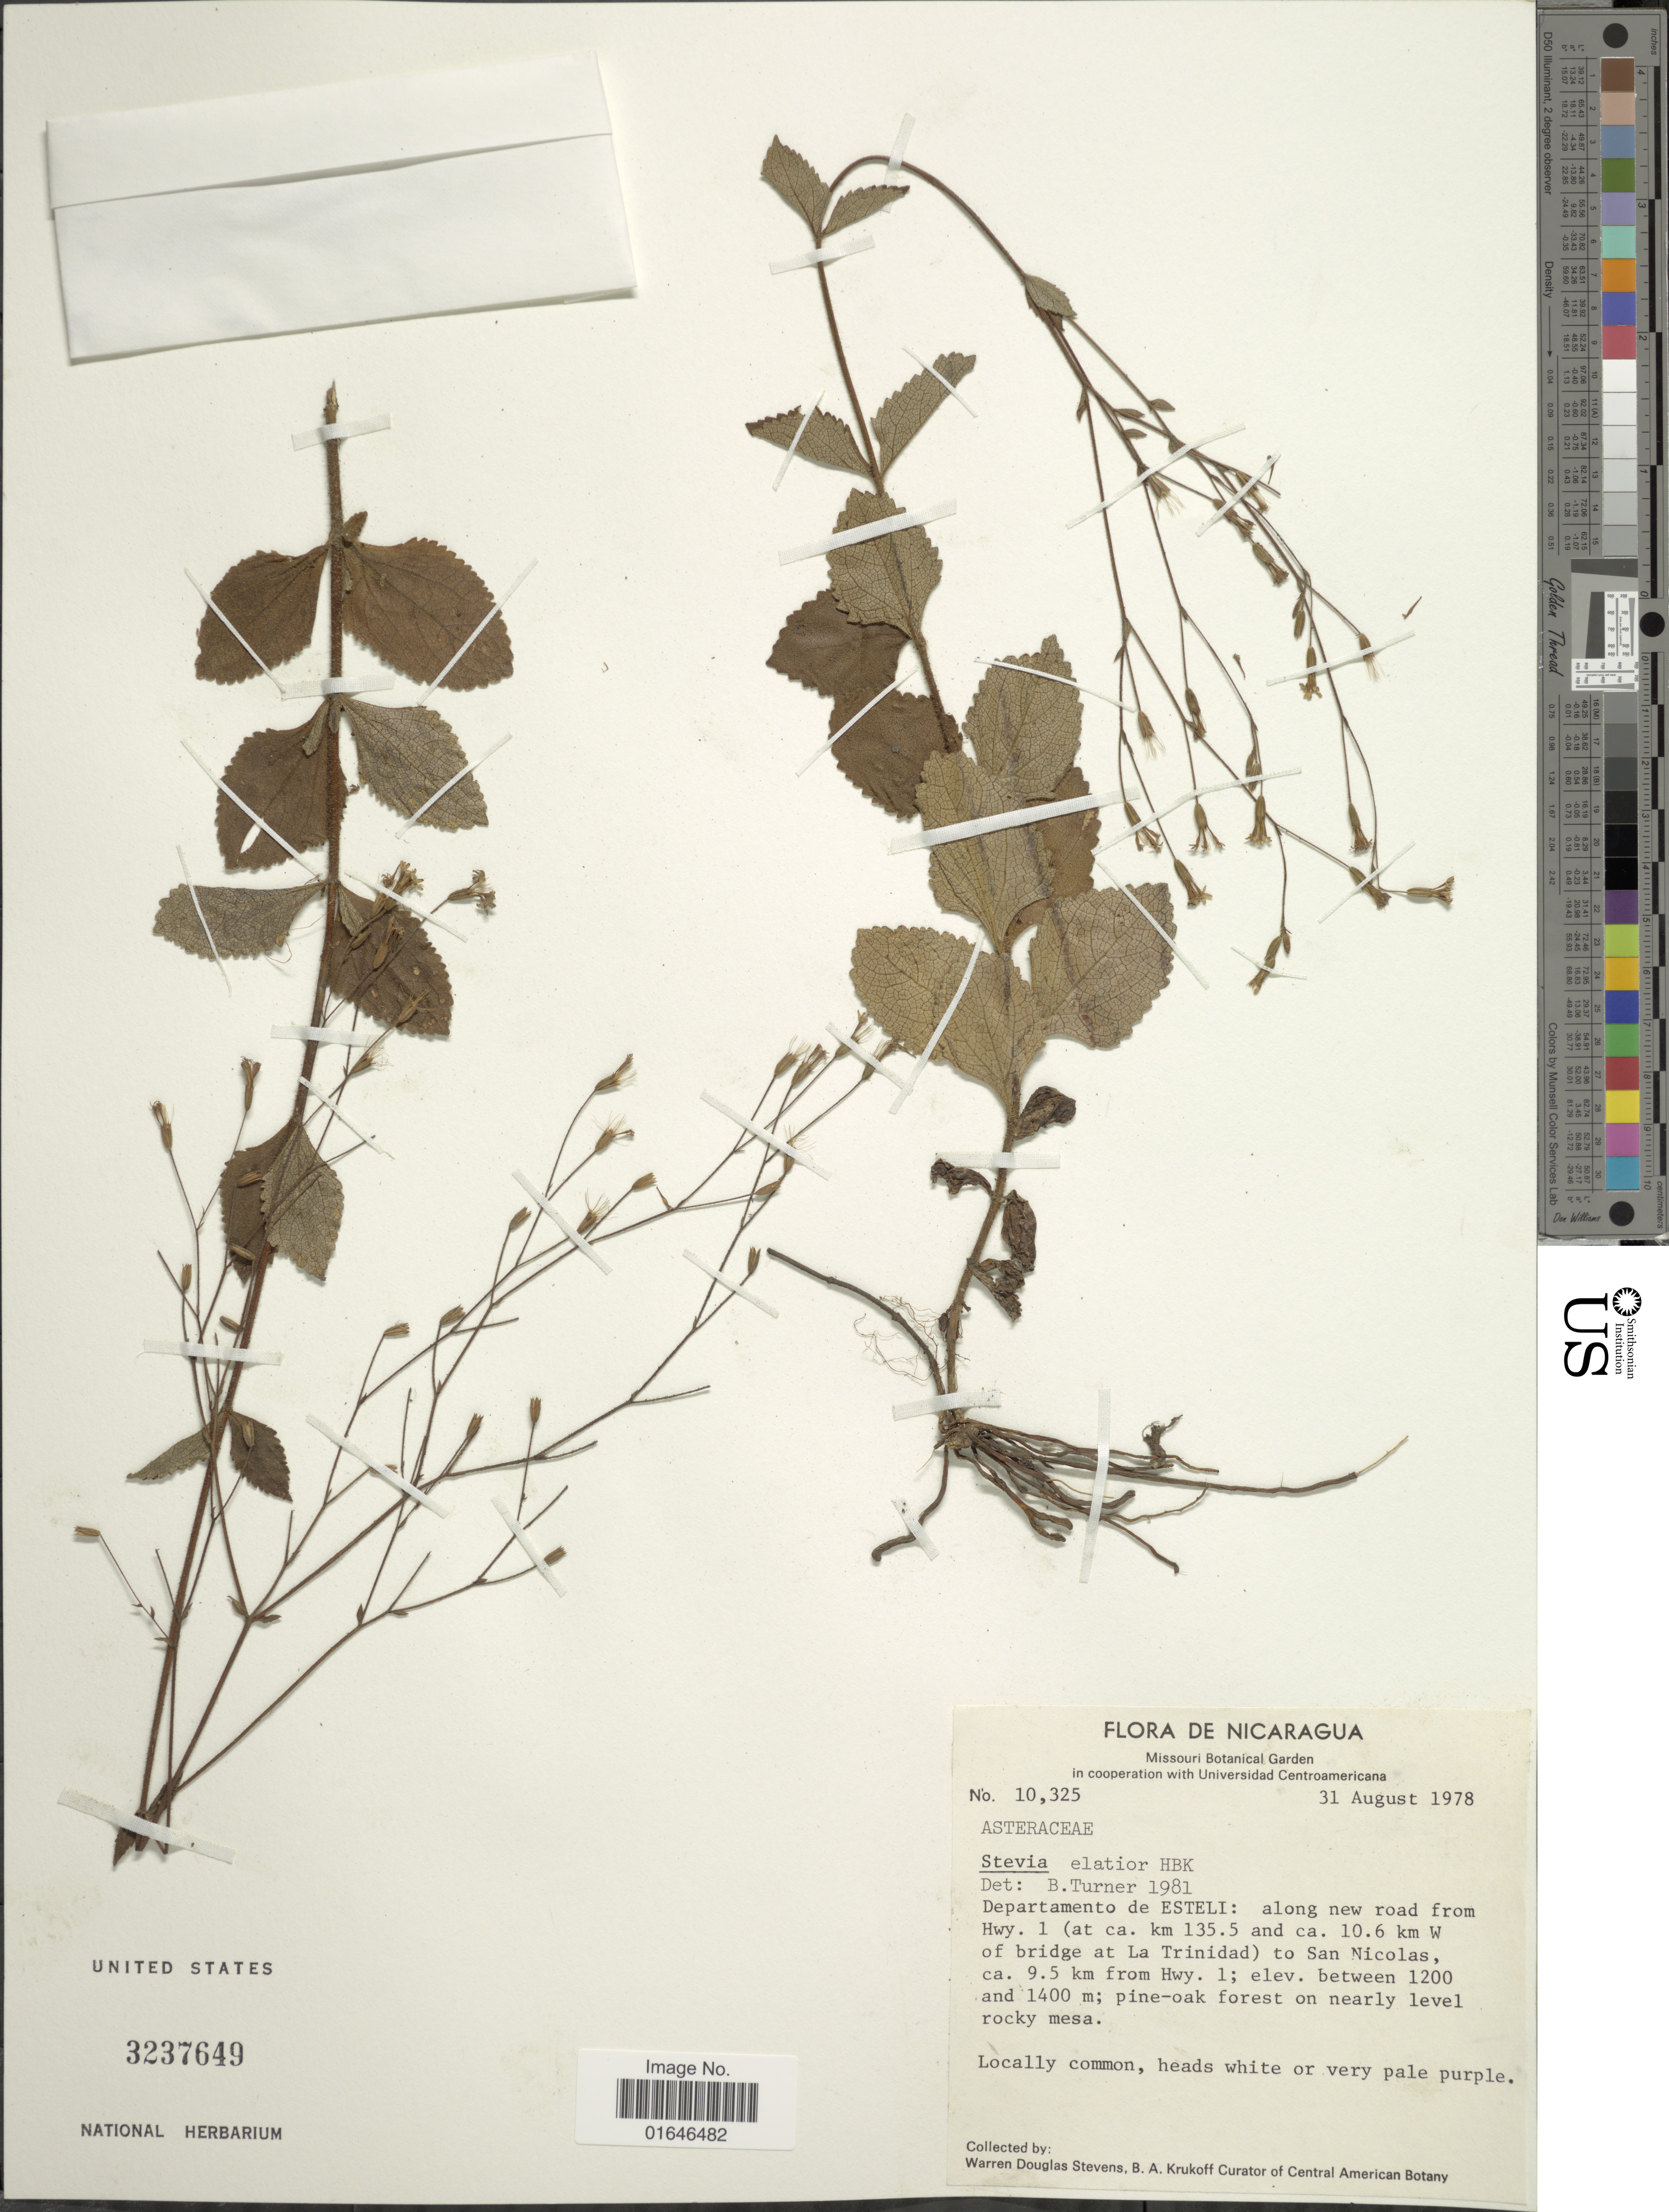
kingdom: Plantae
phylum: Tracheophyta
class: Magnoliopsida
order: Asterales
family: Asteraceae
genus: Stevia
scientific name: Stevia elatior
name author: Kunth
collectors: W. D. Stevens & B. A. Krukoff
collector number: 10325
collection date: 1978-08-31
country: Nicaragua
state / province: Esteli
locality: Along new road from Hwy. 1 (at ca. km 135.5 and ca. 10.6 km W of bridge at La Trinidad) to San Nicolas, ca. 9.5 km from Hwy. 1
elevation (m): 1200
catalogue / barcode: US 3237649